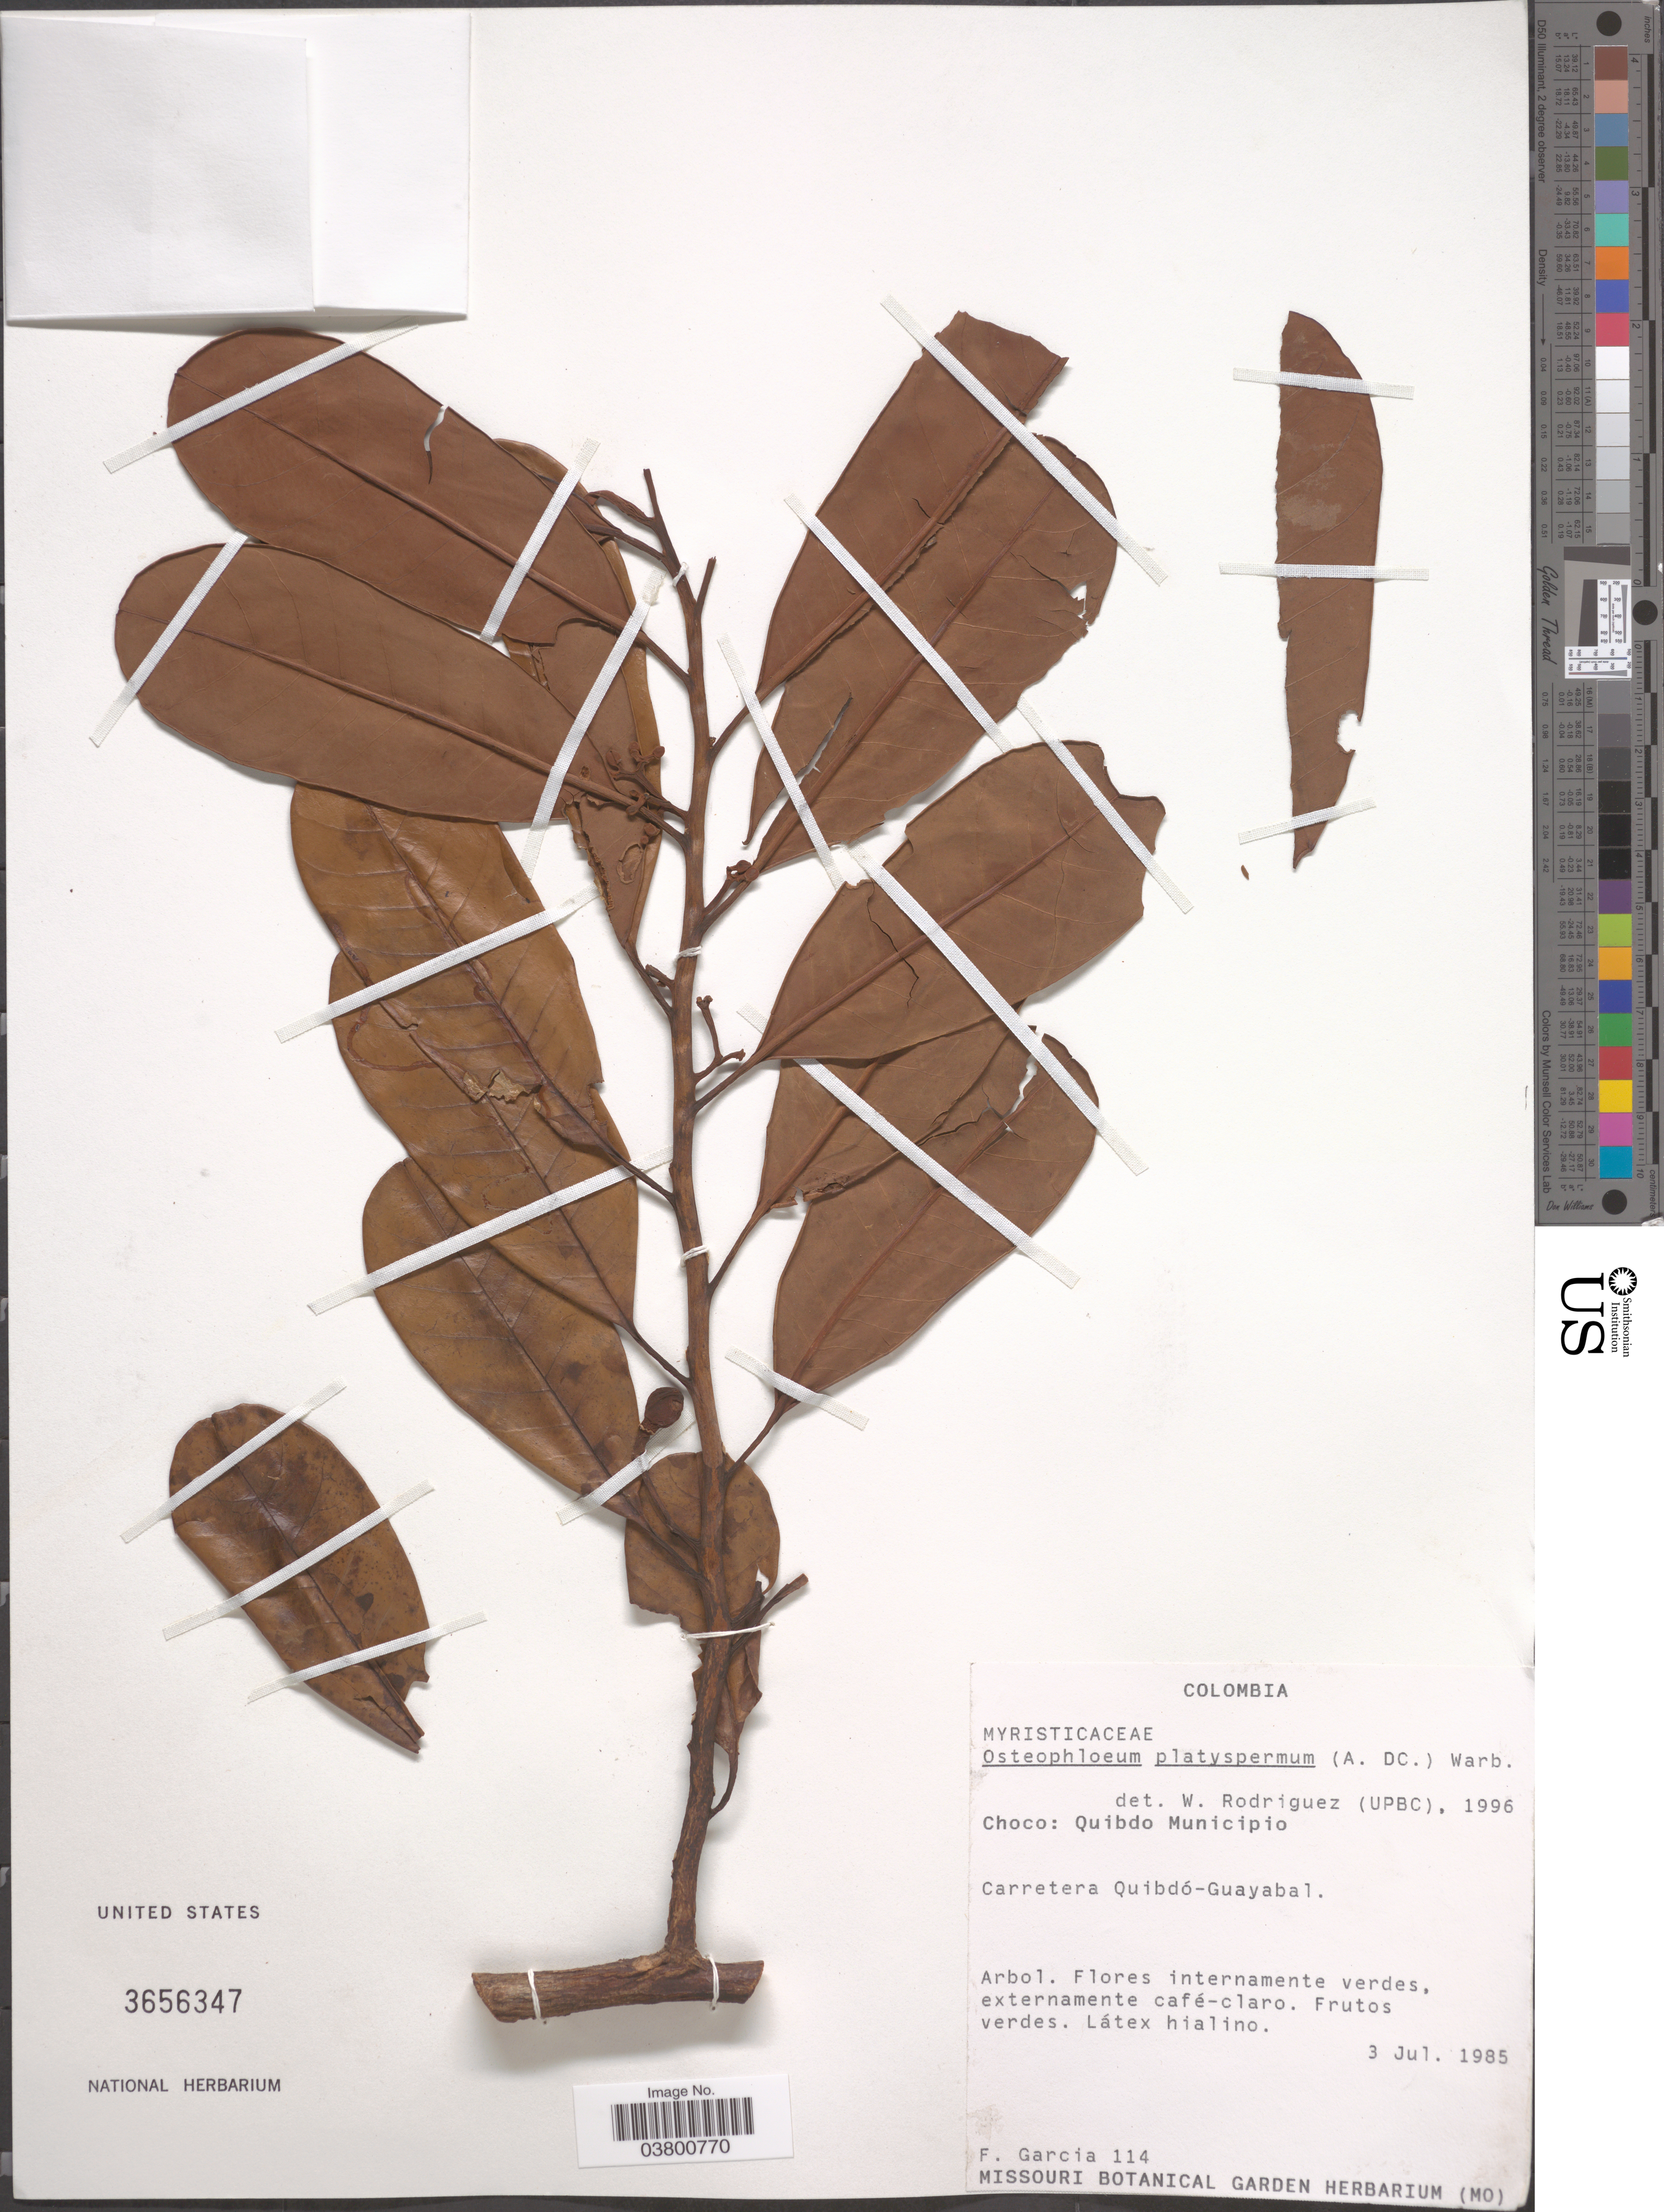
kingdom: Plantae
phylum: Tracheophyta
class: Magnoliopsida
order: Magnoliales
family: Myristicaceae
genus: Osteophloeum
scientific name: Osteophloeum platyspermum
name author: (A. DC.) Warb.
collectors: F. Garcia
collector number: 114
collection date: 1985-07-03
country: Colombia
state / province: Chocó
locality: Quibdo Municipio. Carretera Quibdó-Guayabal.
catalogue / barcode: US 3656347